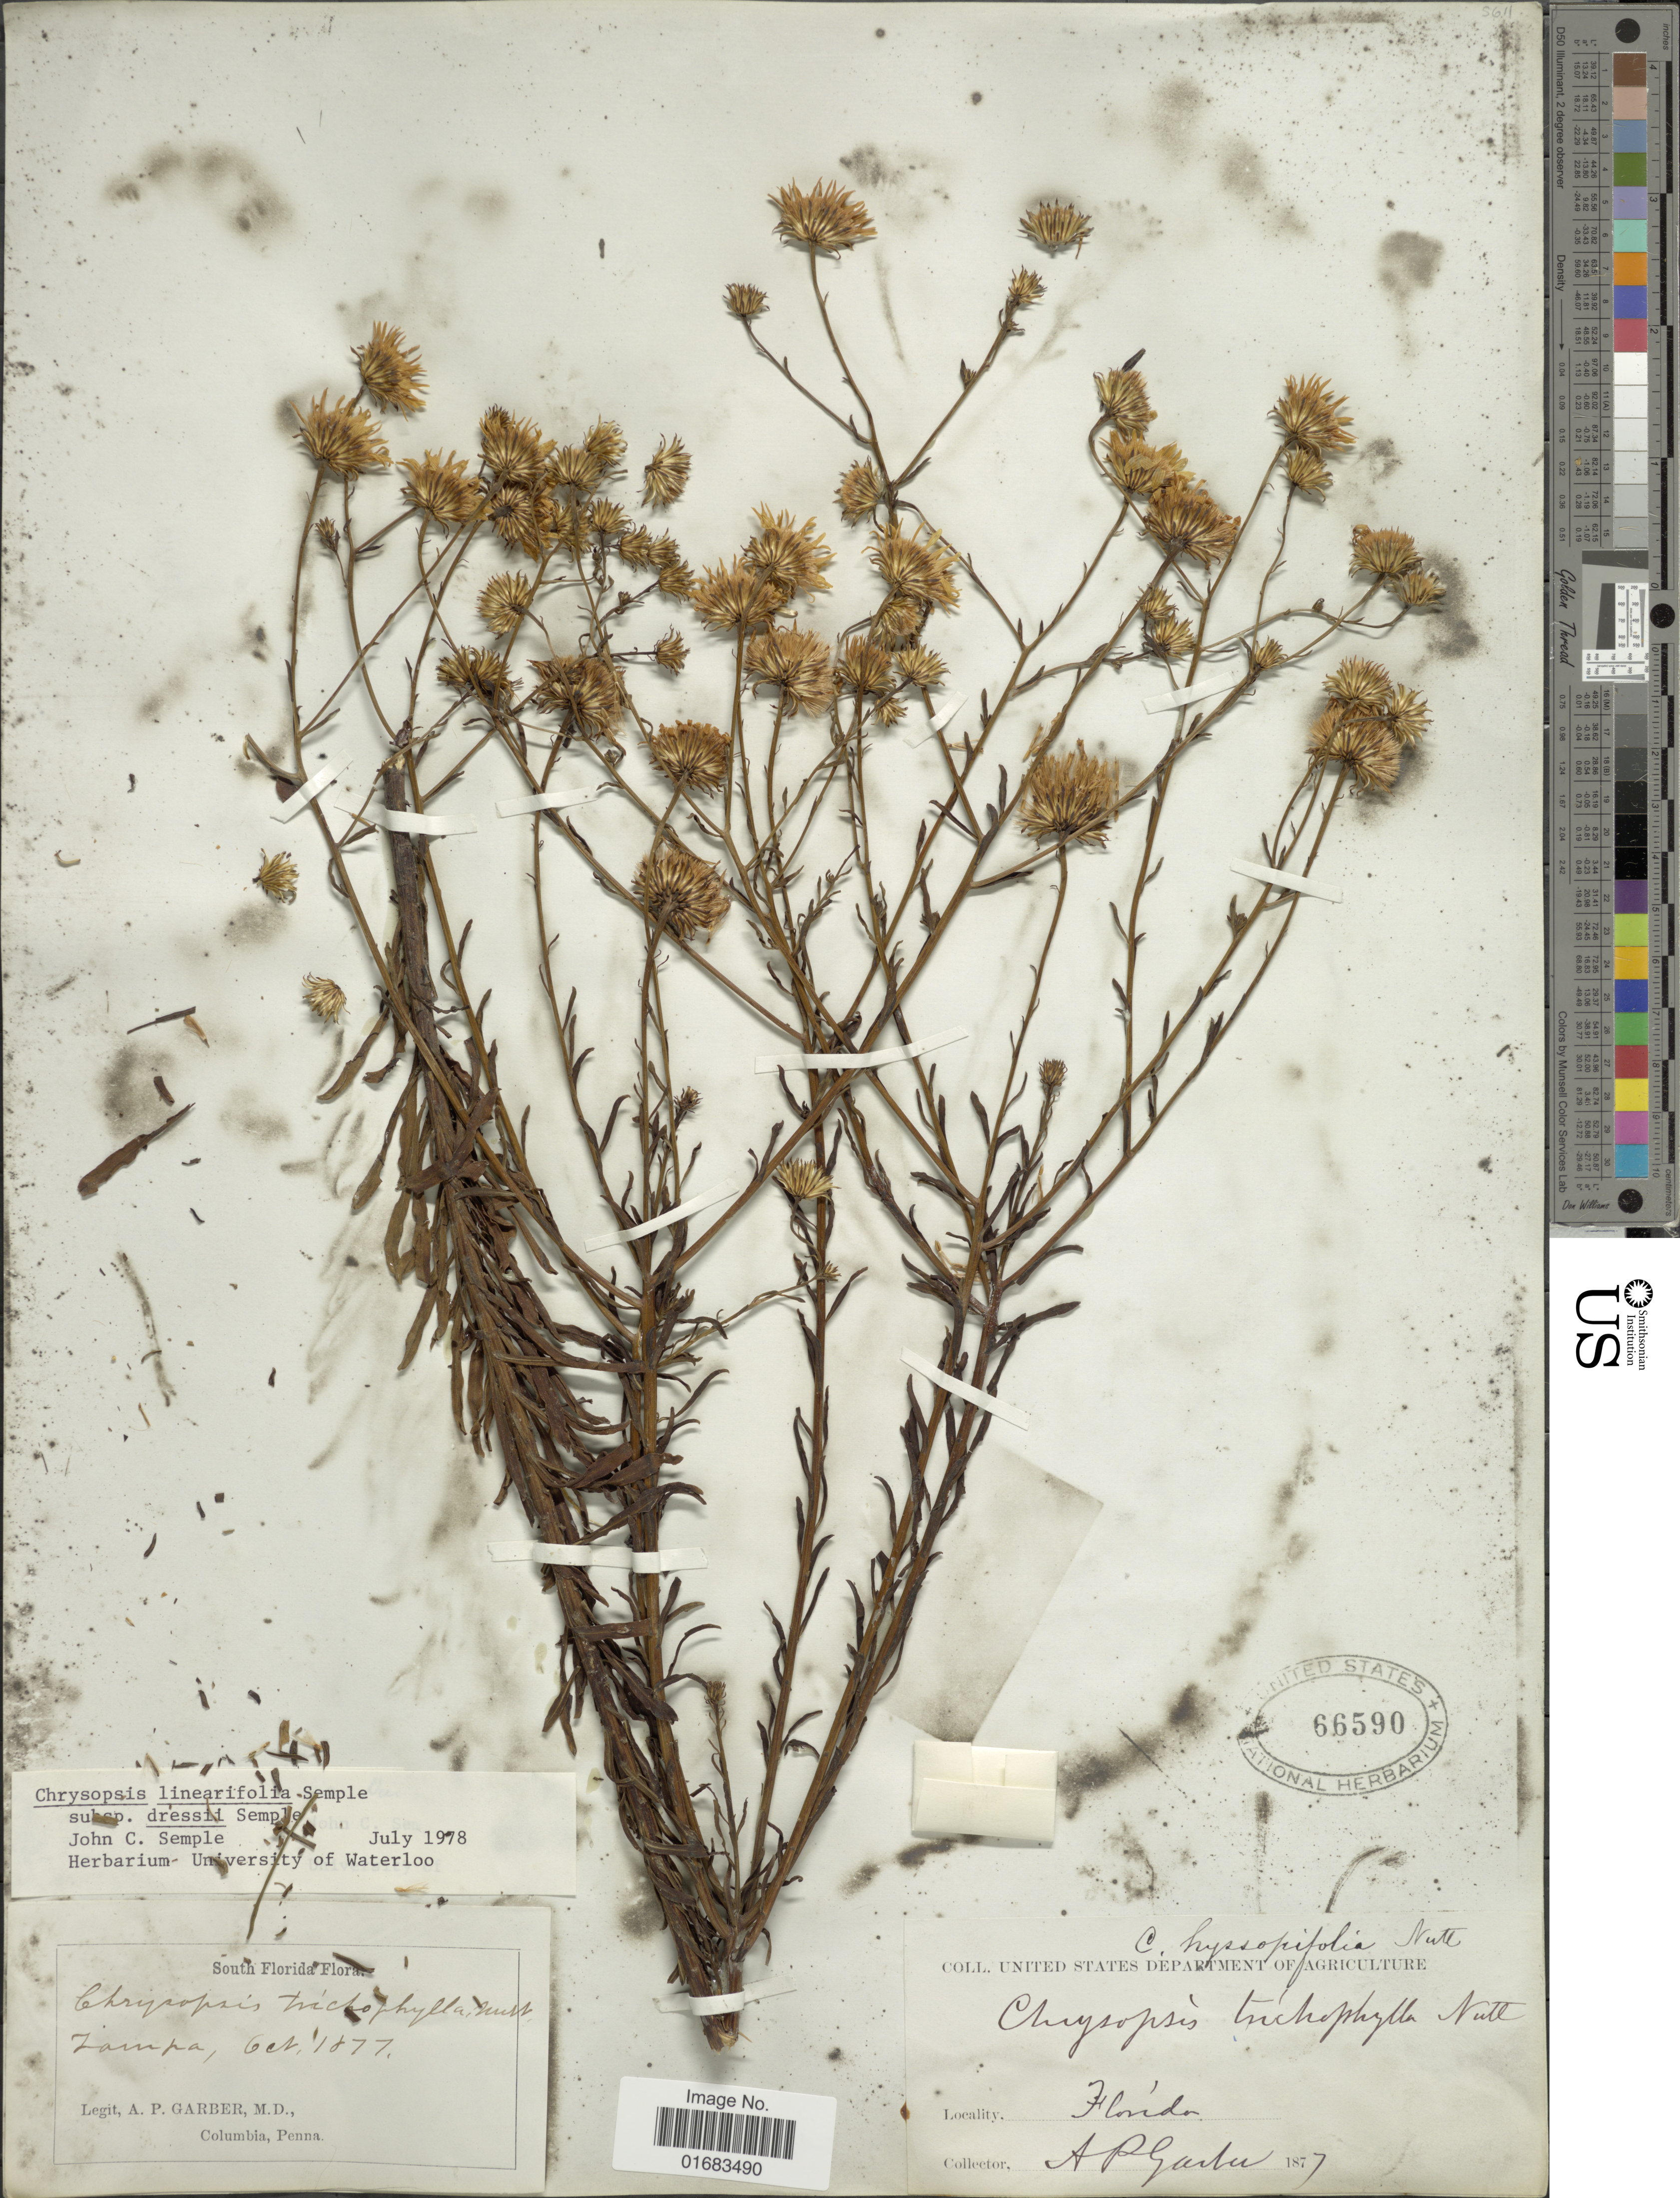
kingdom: Plantae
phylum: Tracheophyta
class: Magnoliopsida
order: Asterales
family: Asteraceae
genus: Chrysopsis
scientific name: Chrysopsis linearifolia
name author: Semple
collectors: A. P. Garber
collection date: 1877-10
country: United States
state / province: Florida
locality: South Florida, Tampa.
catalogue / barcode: US 66590